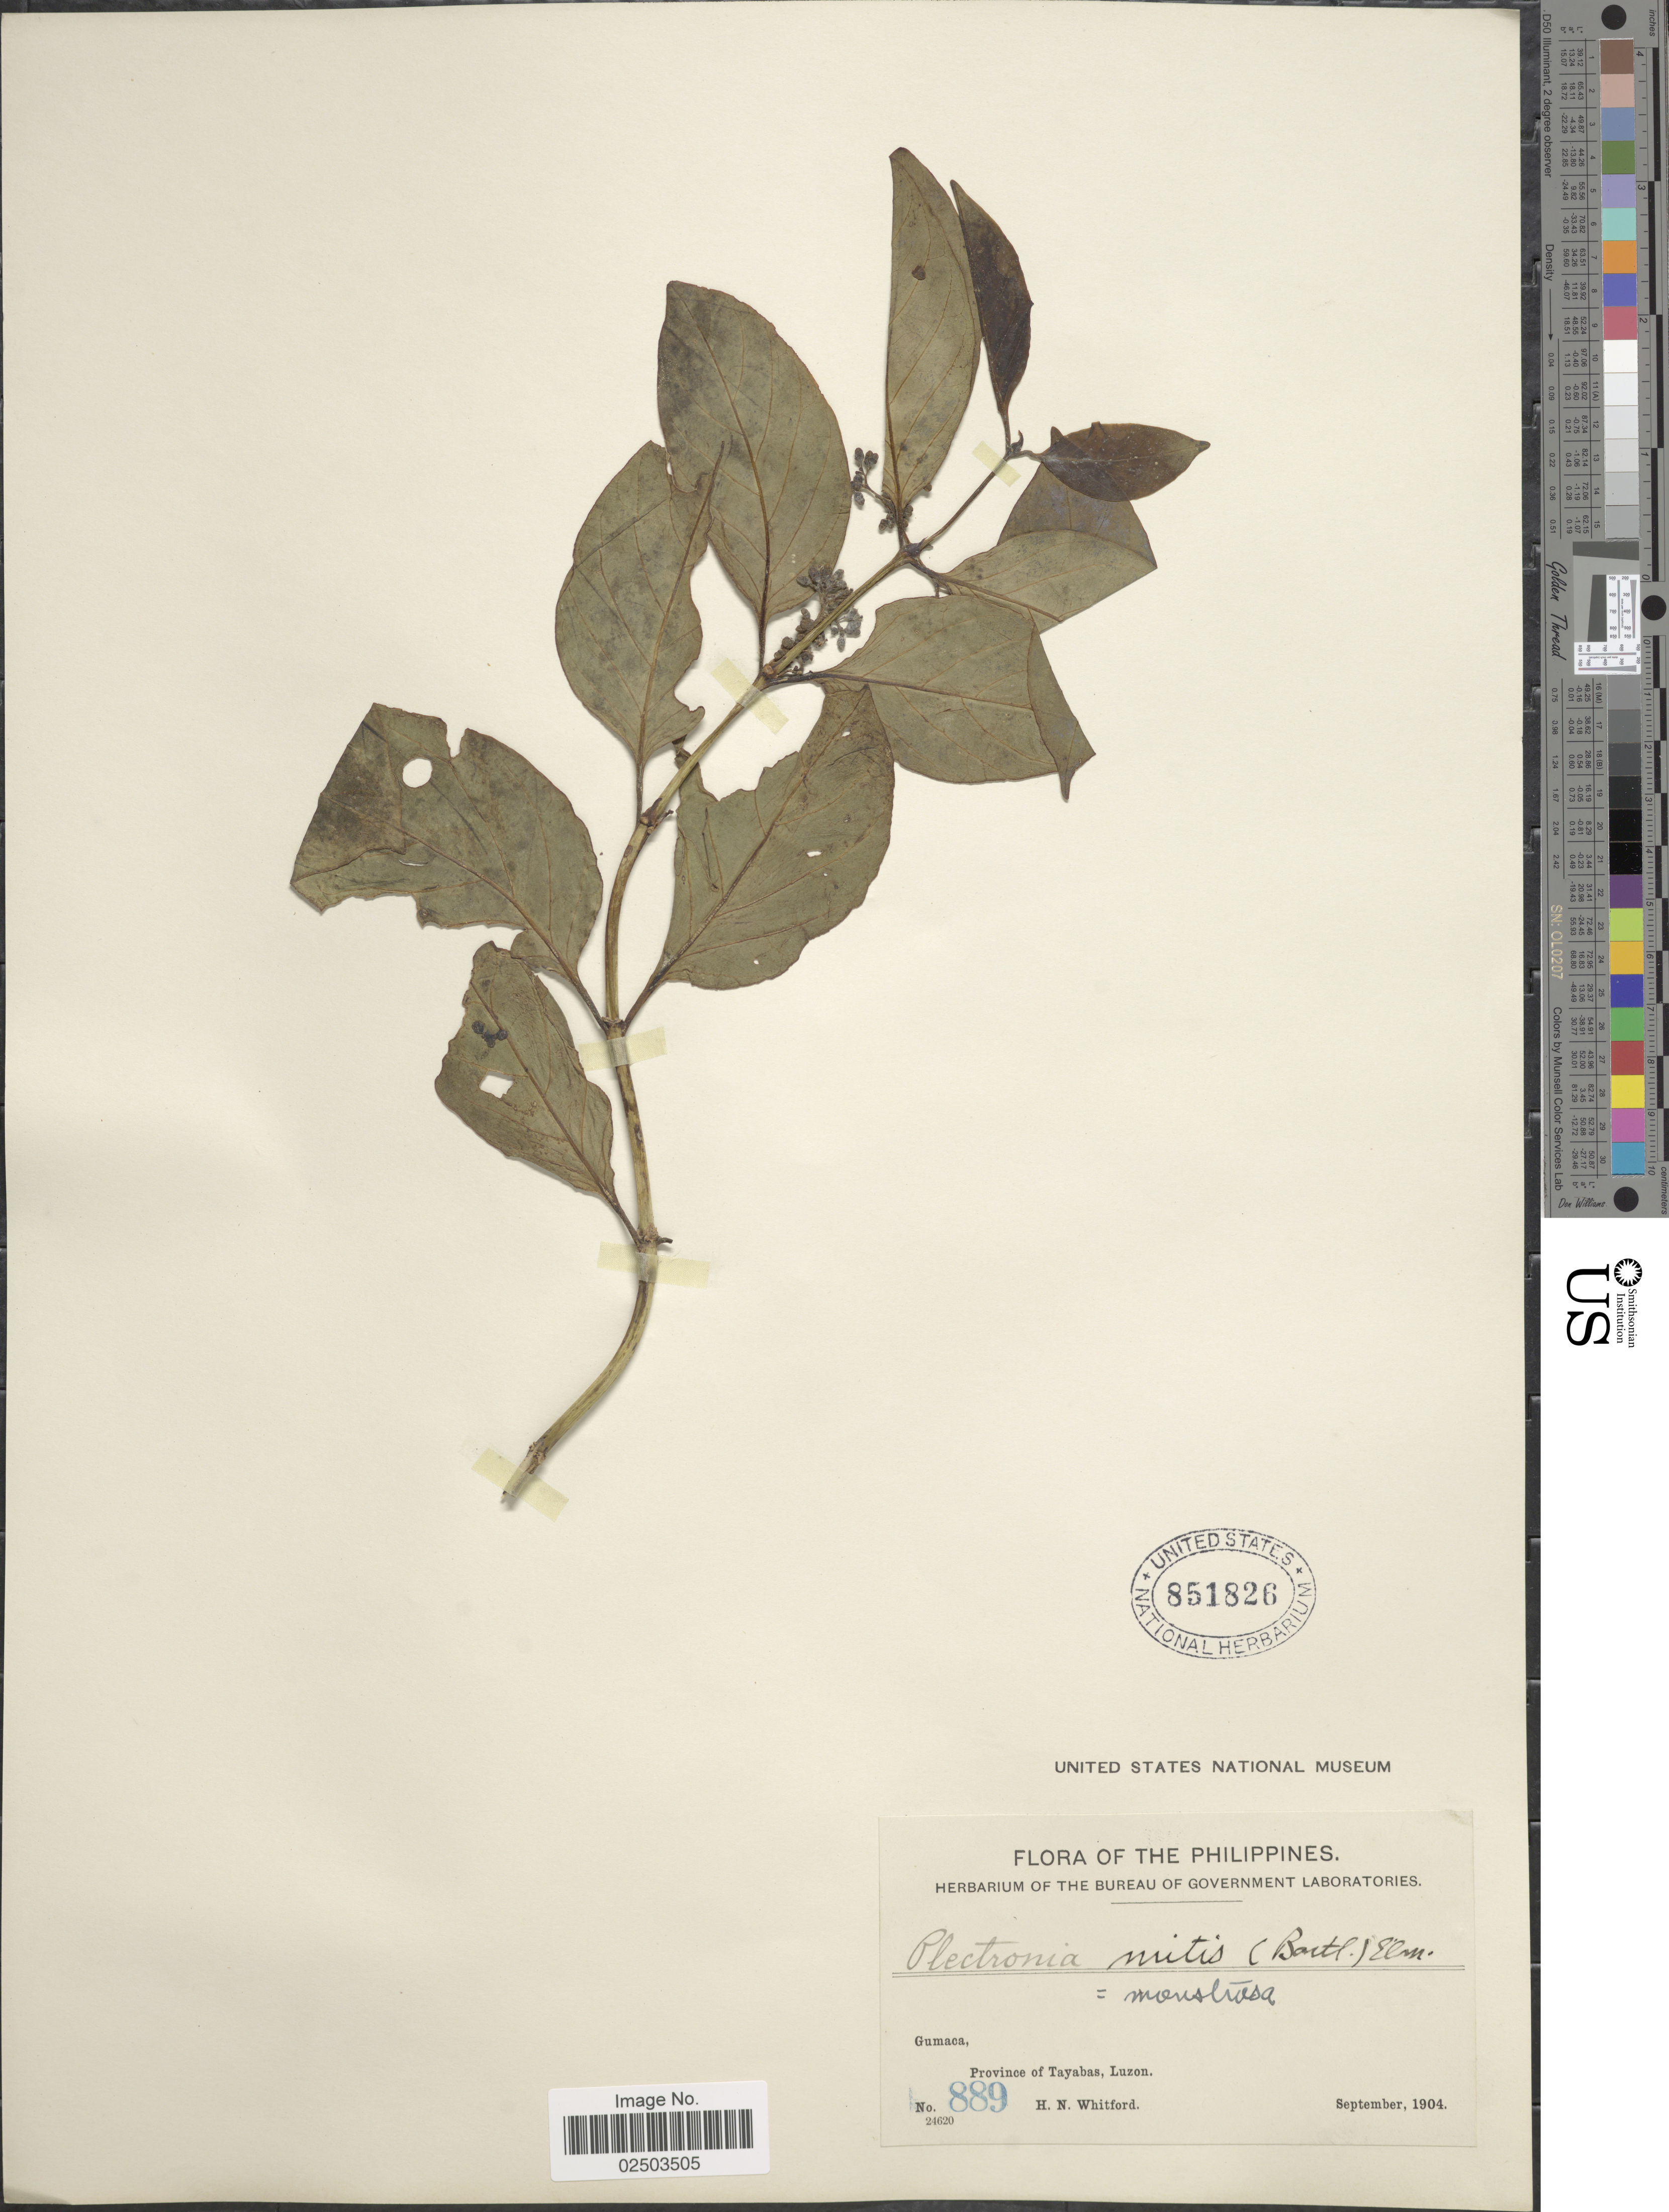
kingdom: Plantae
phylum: Tracheophyta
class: Magnoliopsida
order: Gentianales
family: Rubiaceae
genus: Canthium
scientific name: Canthium monstrosum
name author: (A. Rich.) Merr.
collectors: H. N. Whitford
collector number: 889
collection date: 1904-09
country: Philippines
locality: Gumaca, Province of Tayabas, Luzon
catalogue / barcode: US 851826